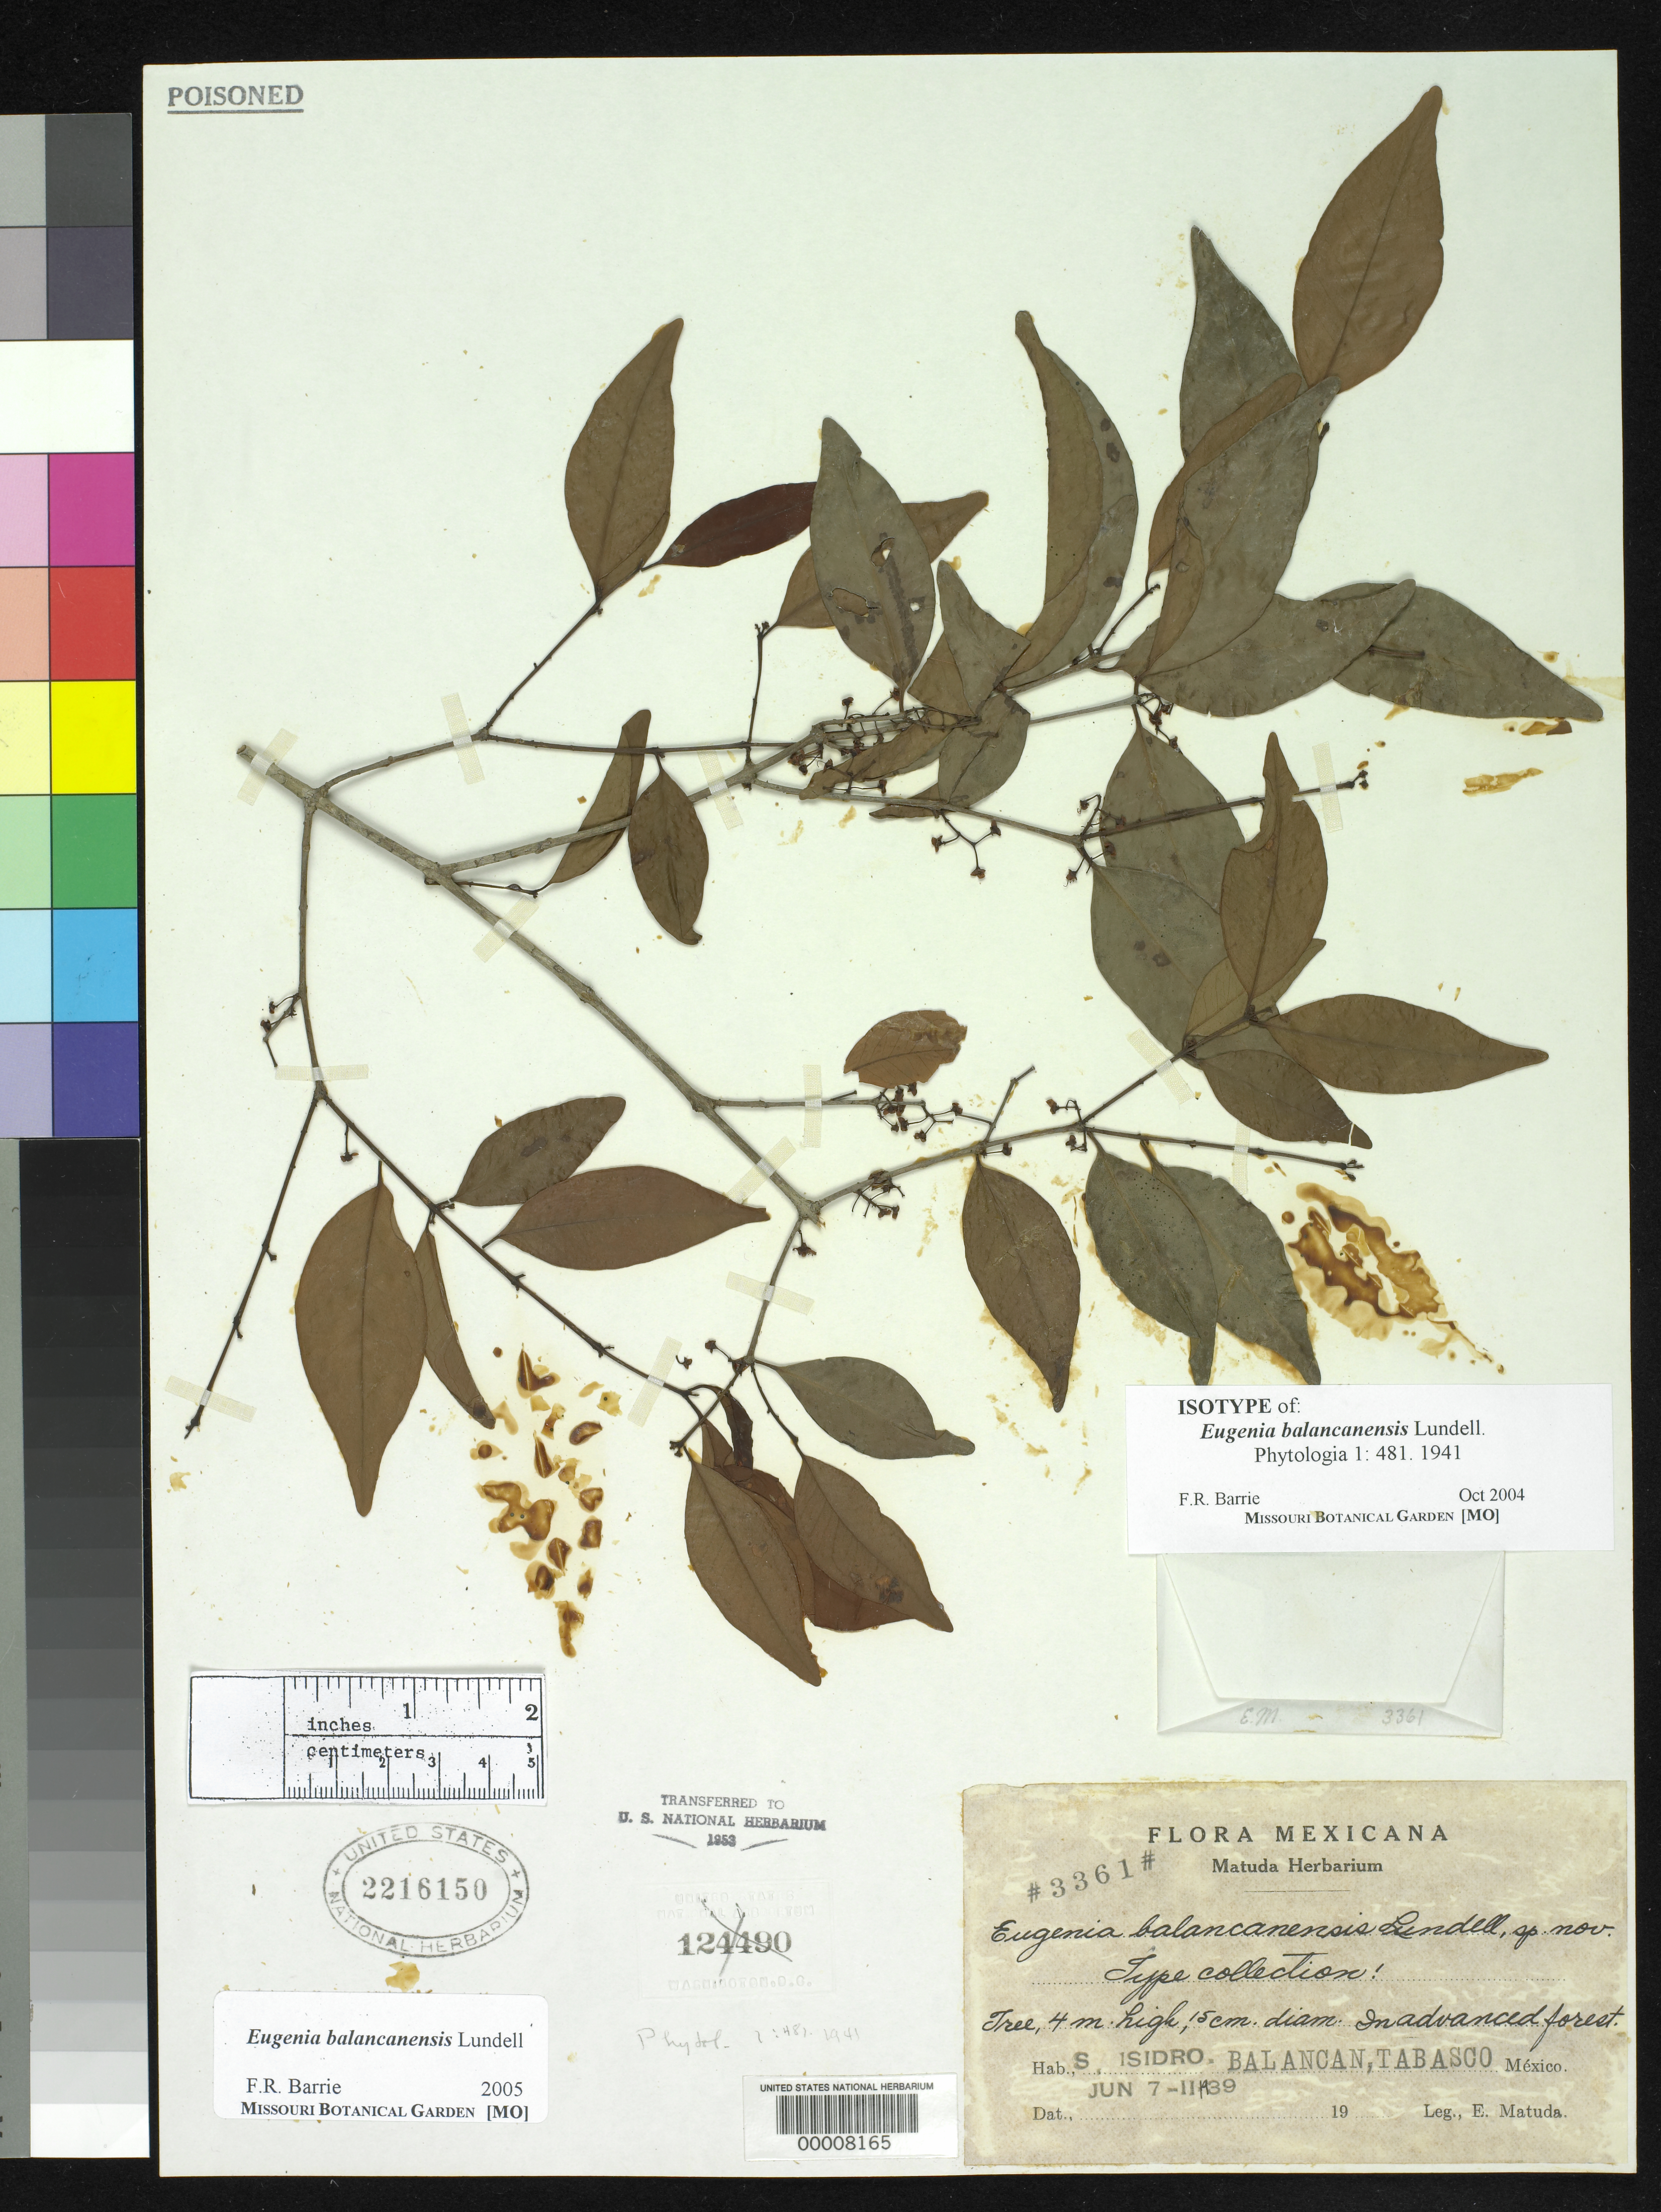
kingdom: Plantae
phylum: Tracheophyta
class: Magnoliopsida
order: Myrtales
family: Myrtaceae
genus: Eugenia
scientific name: Eugenia balancanensis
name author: Lundell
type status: Isotype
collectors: E. Matuda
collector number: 3361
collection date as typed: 07 Jun 1939 to 11 Jun 1939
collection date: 1939-06-07/1939-06-11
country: Mexico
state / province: Tabasco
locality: San Isidro, near Balancan.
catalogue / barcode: US 2216150